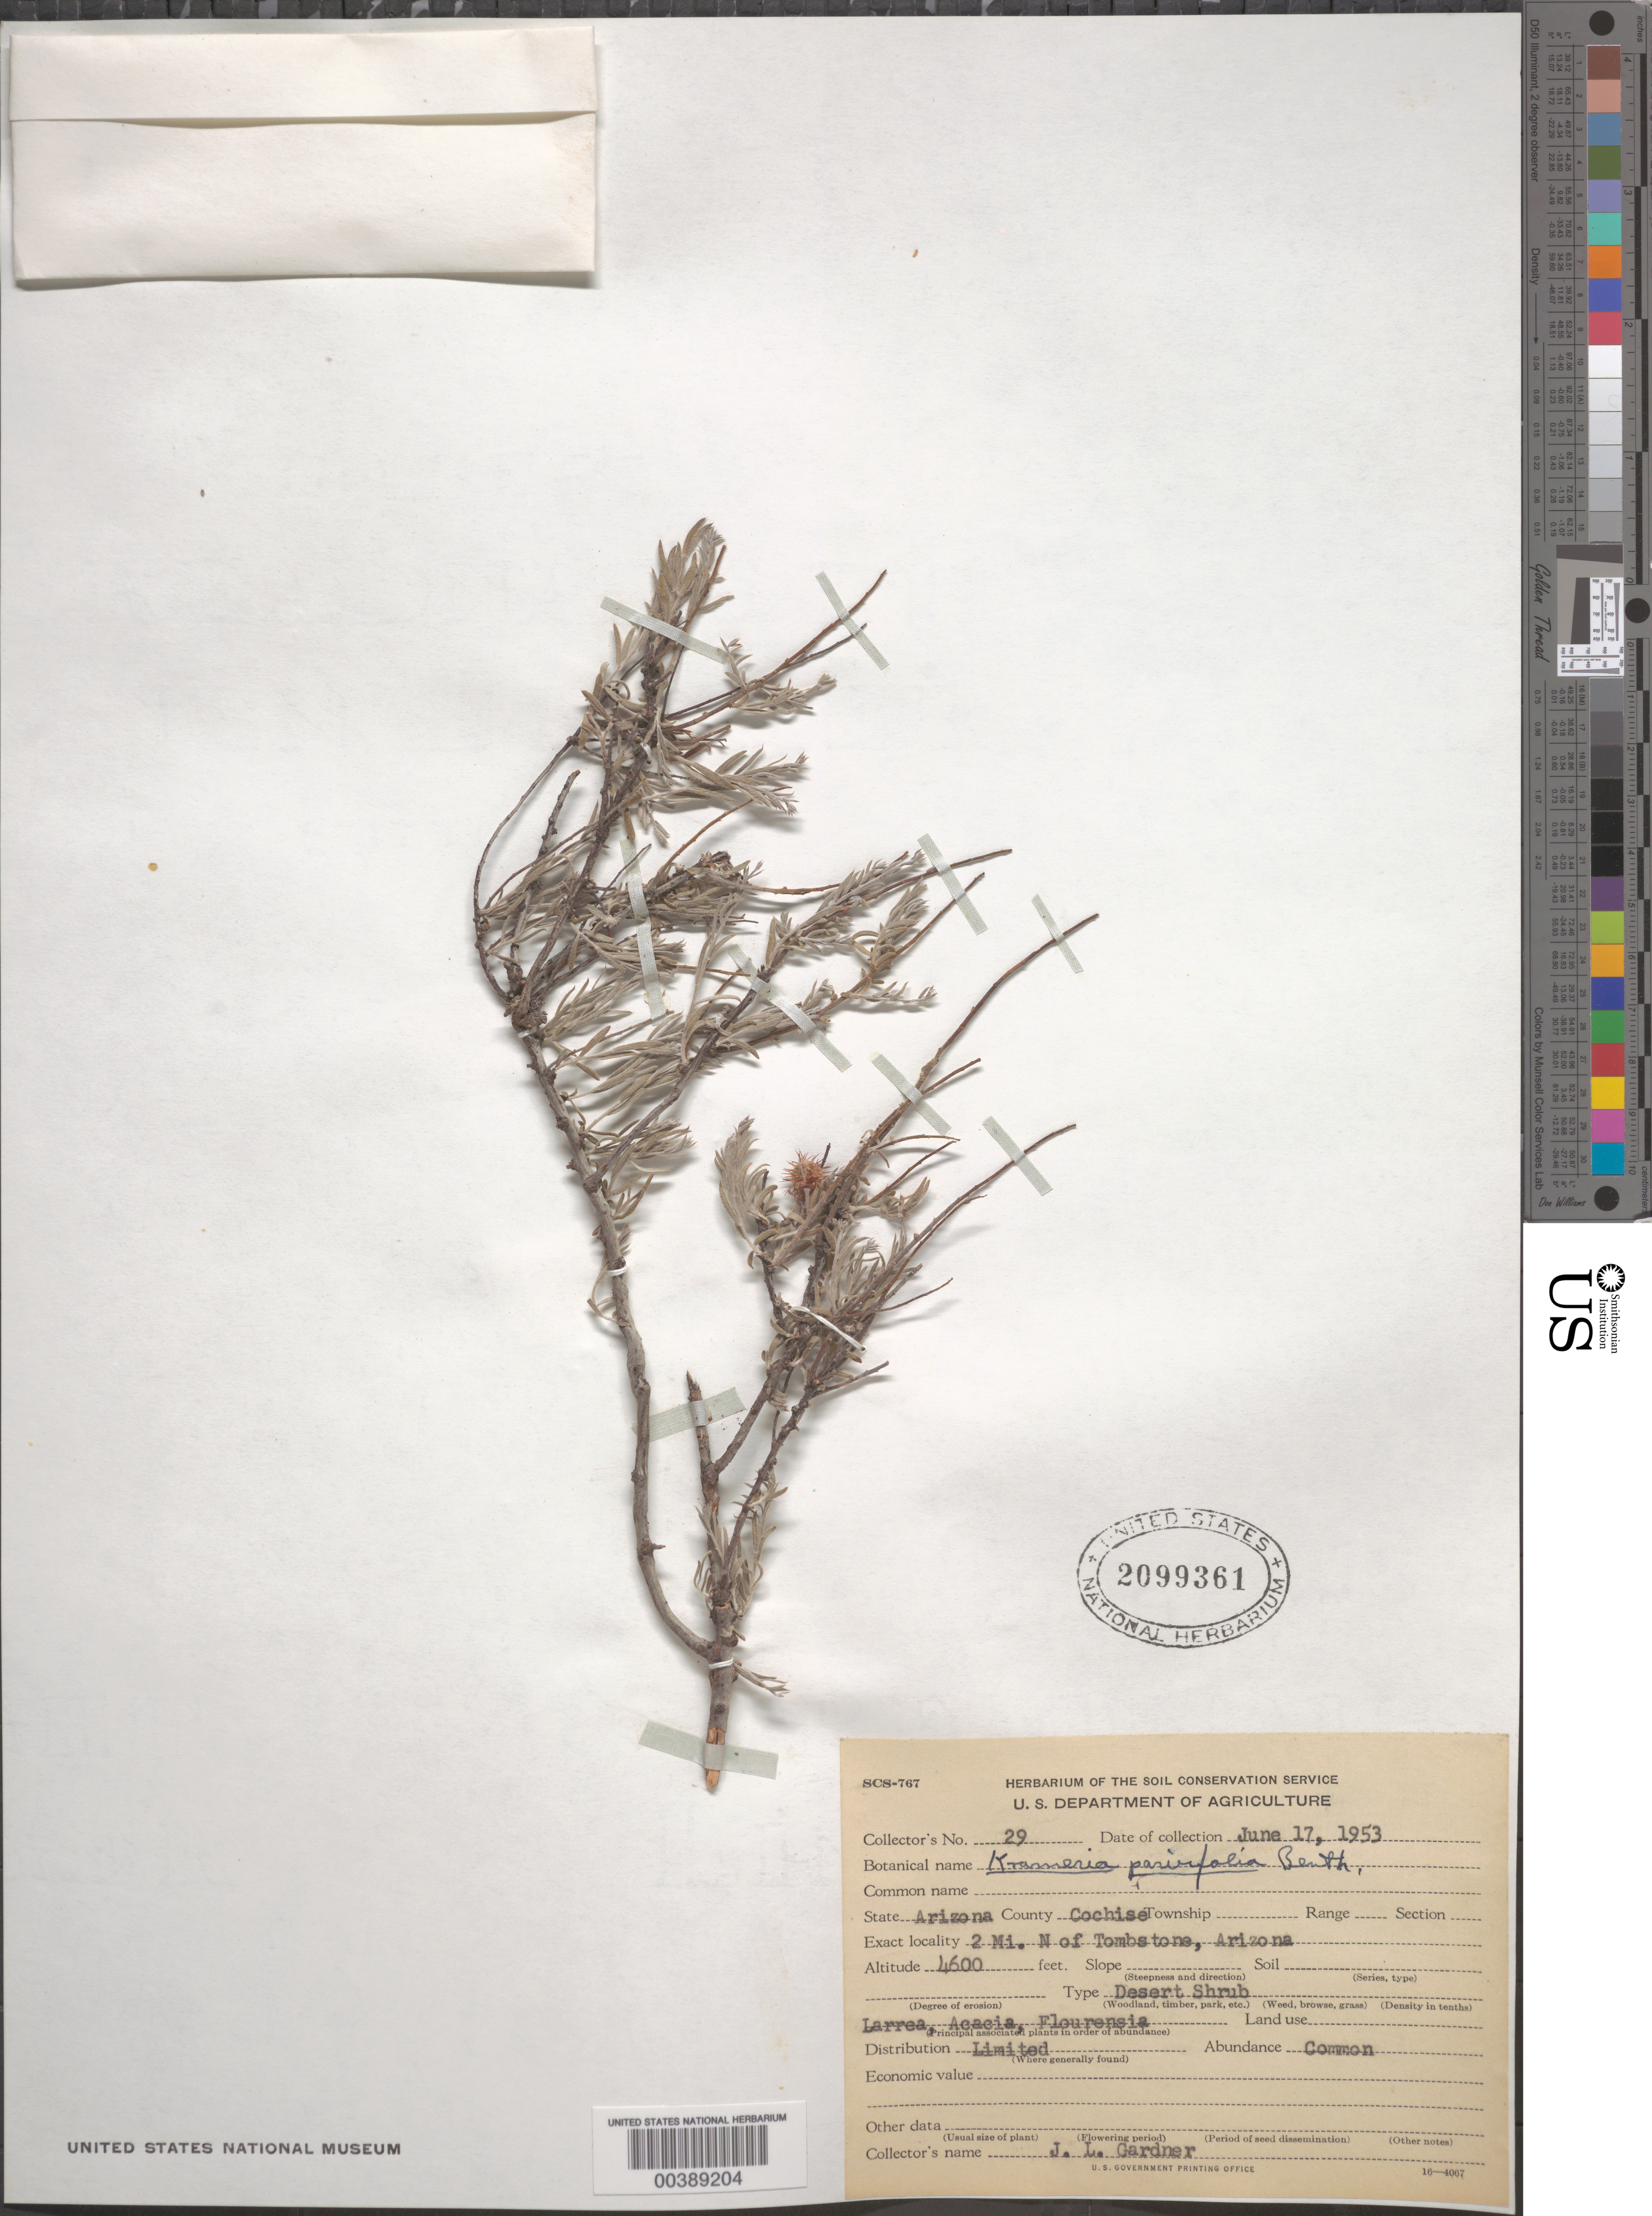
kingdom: Plantae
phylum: Tracheophyta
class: Magnoliopsida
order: Zygophyllales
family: Krameriaceae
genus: Krameria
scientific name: Krameria erecta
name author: Willd. ex Schult.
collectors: J. L. Gardner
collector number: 29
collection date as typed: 17 Jun 1953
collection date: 1953-06-17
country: United States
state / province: Arizona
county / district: Cochise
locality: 2 mi n of tombstone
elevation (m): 1402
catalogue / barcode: US 2099361